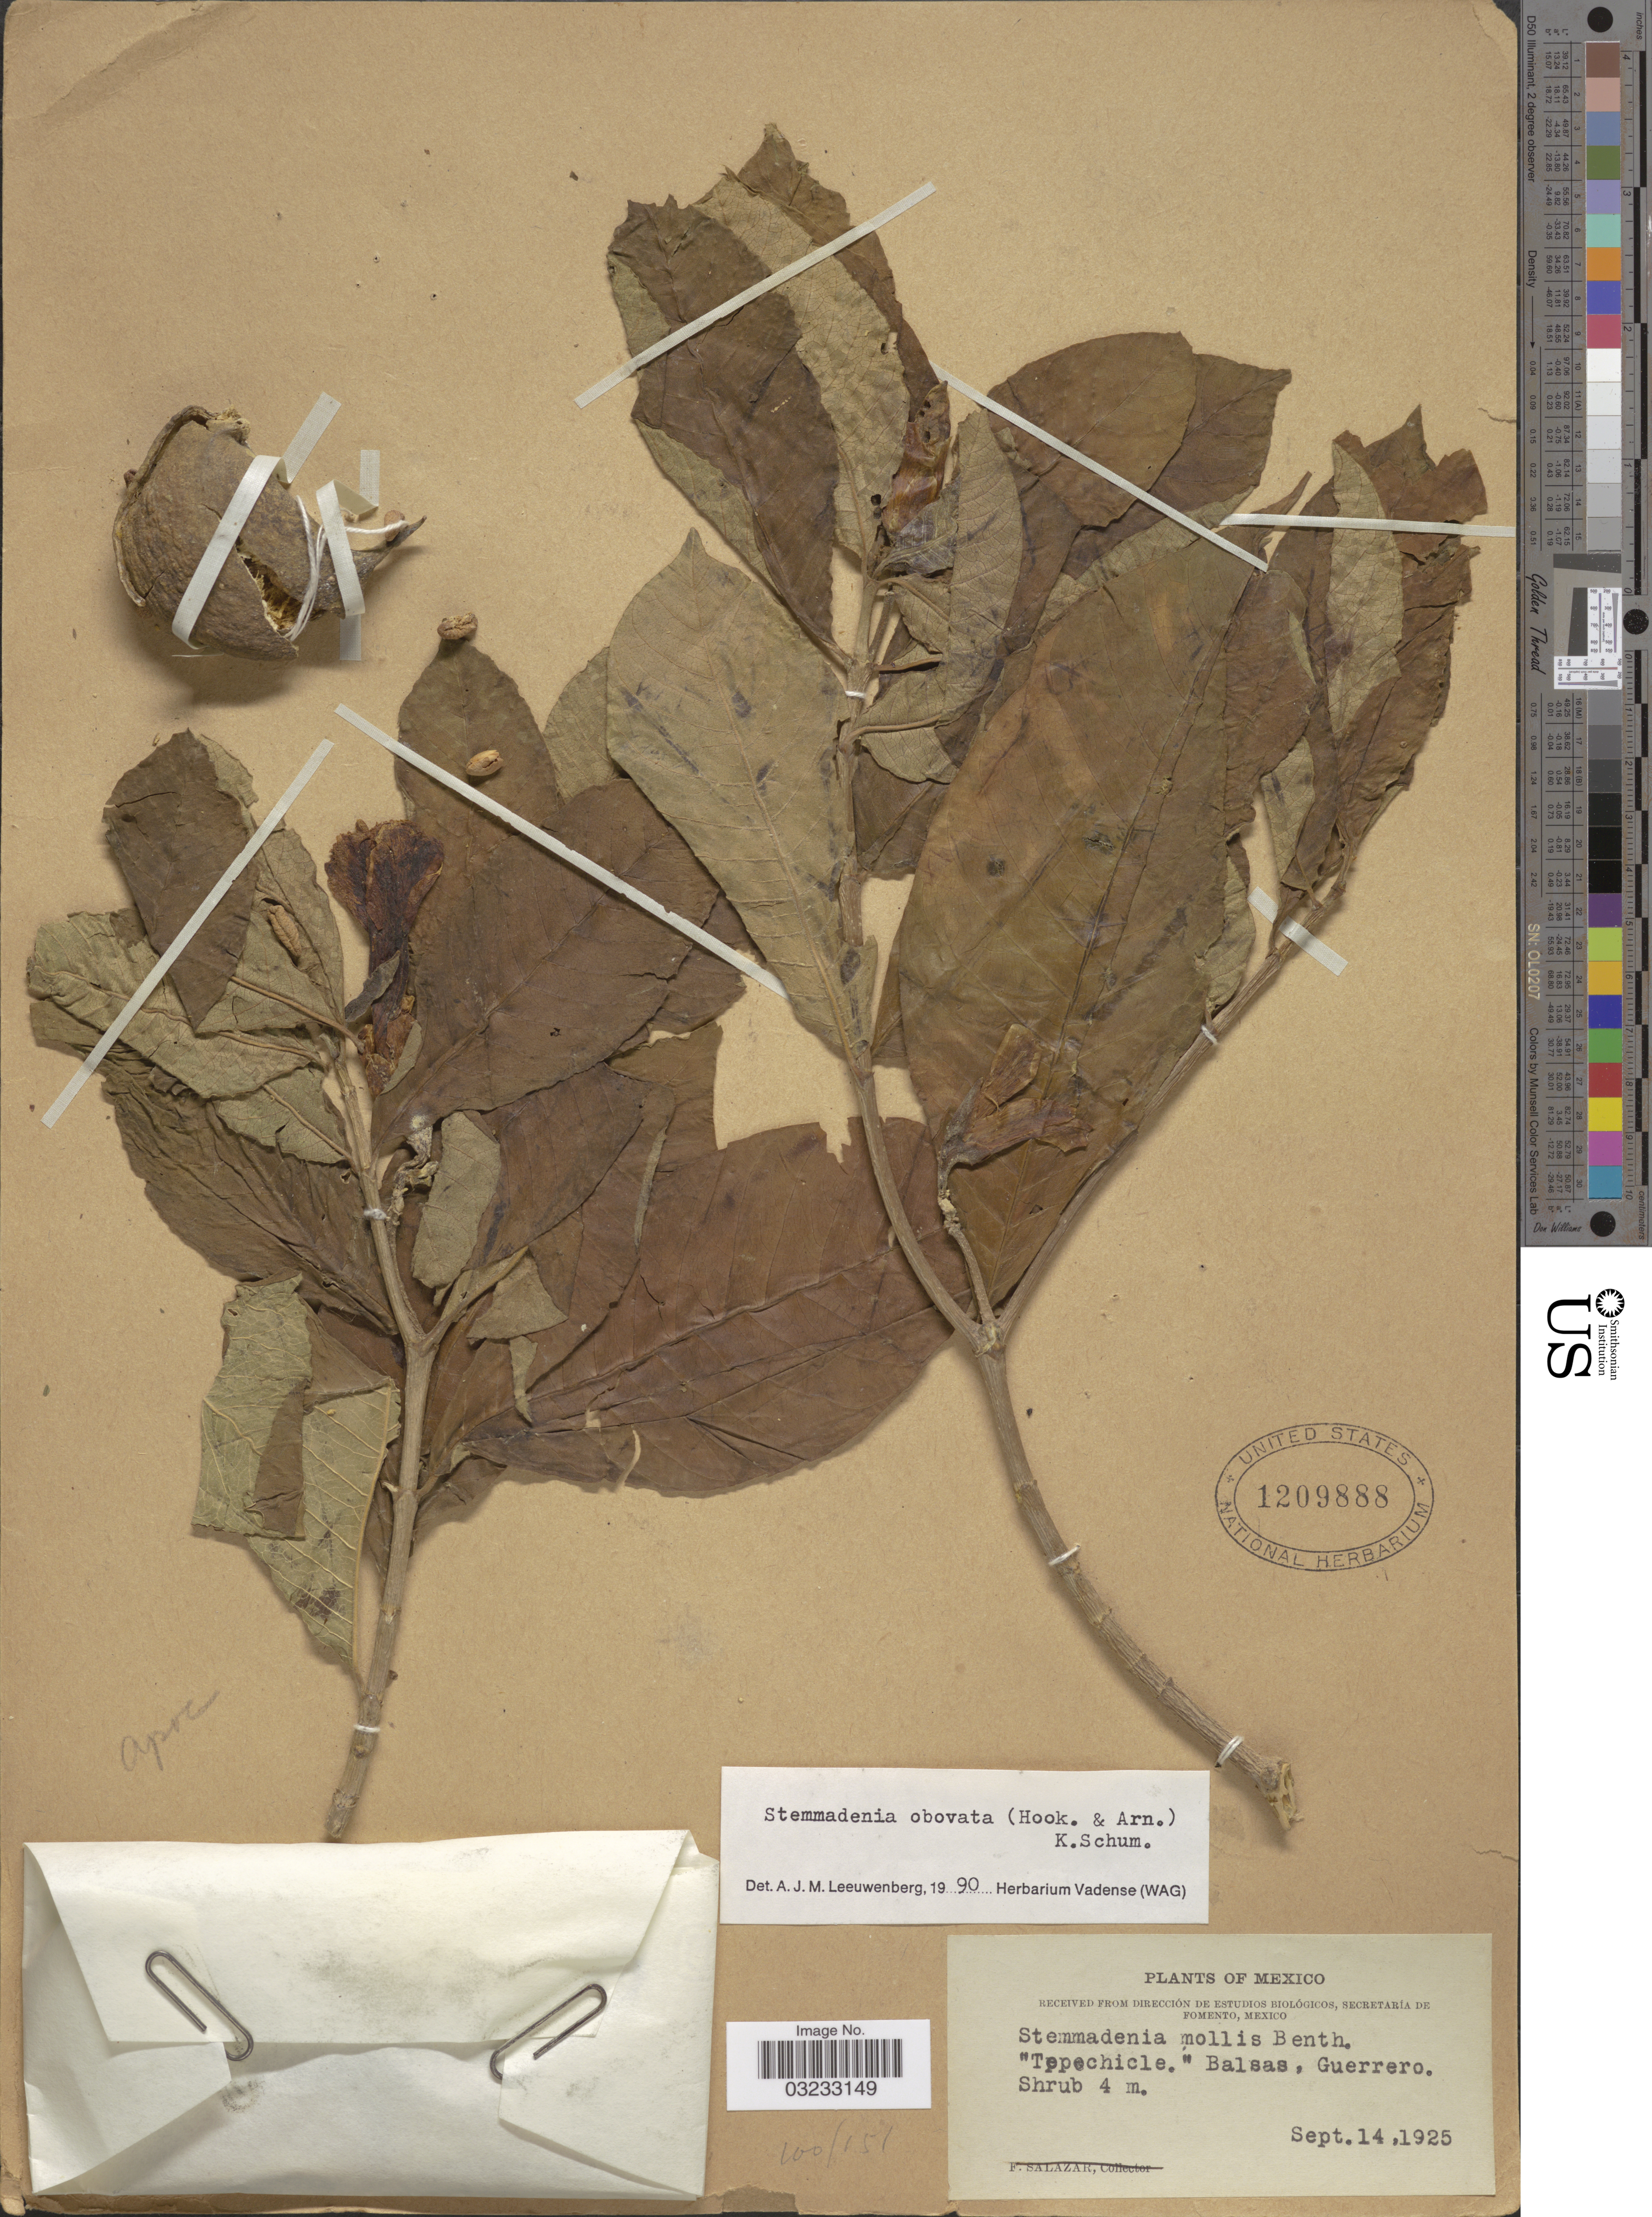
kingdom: Plantae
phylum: Tracheophyta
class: Magnoliopsida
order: Gentianales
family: Apocynaceae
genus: Stemmadenia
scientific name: Stemmadenia obovata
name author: (Hook. & Arn.) K. Schum.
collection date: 1925-09-14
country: Mexico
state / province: Guerrero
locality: Balsas.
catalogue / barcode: US 1209888